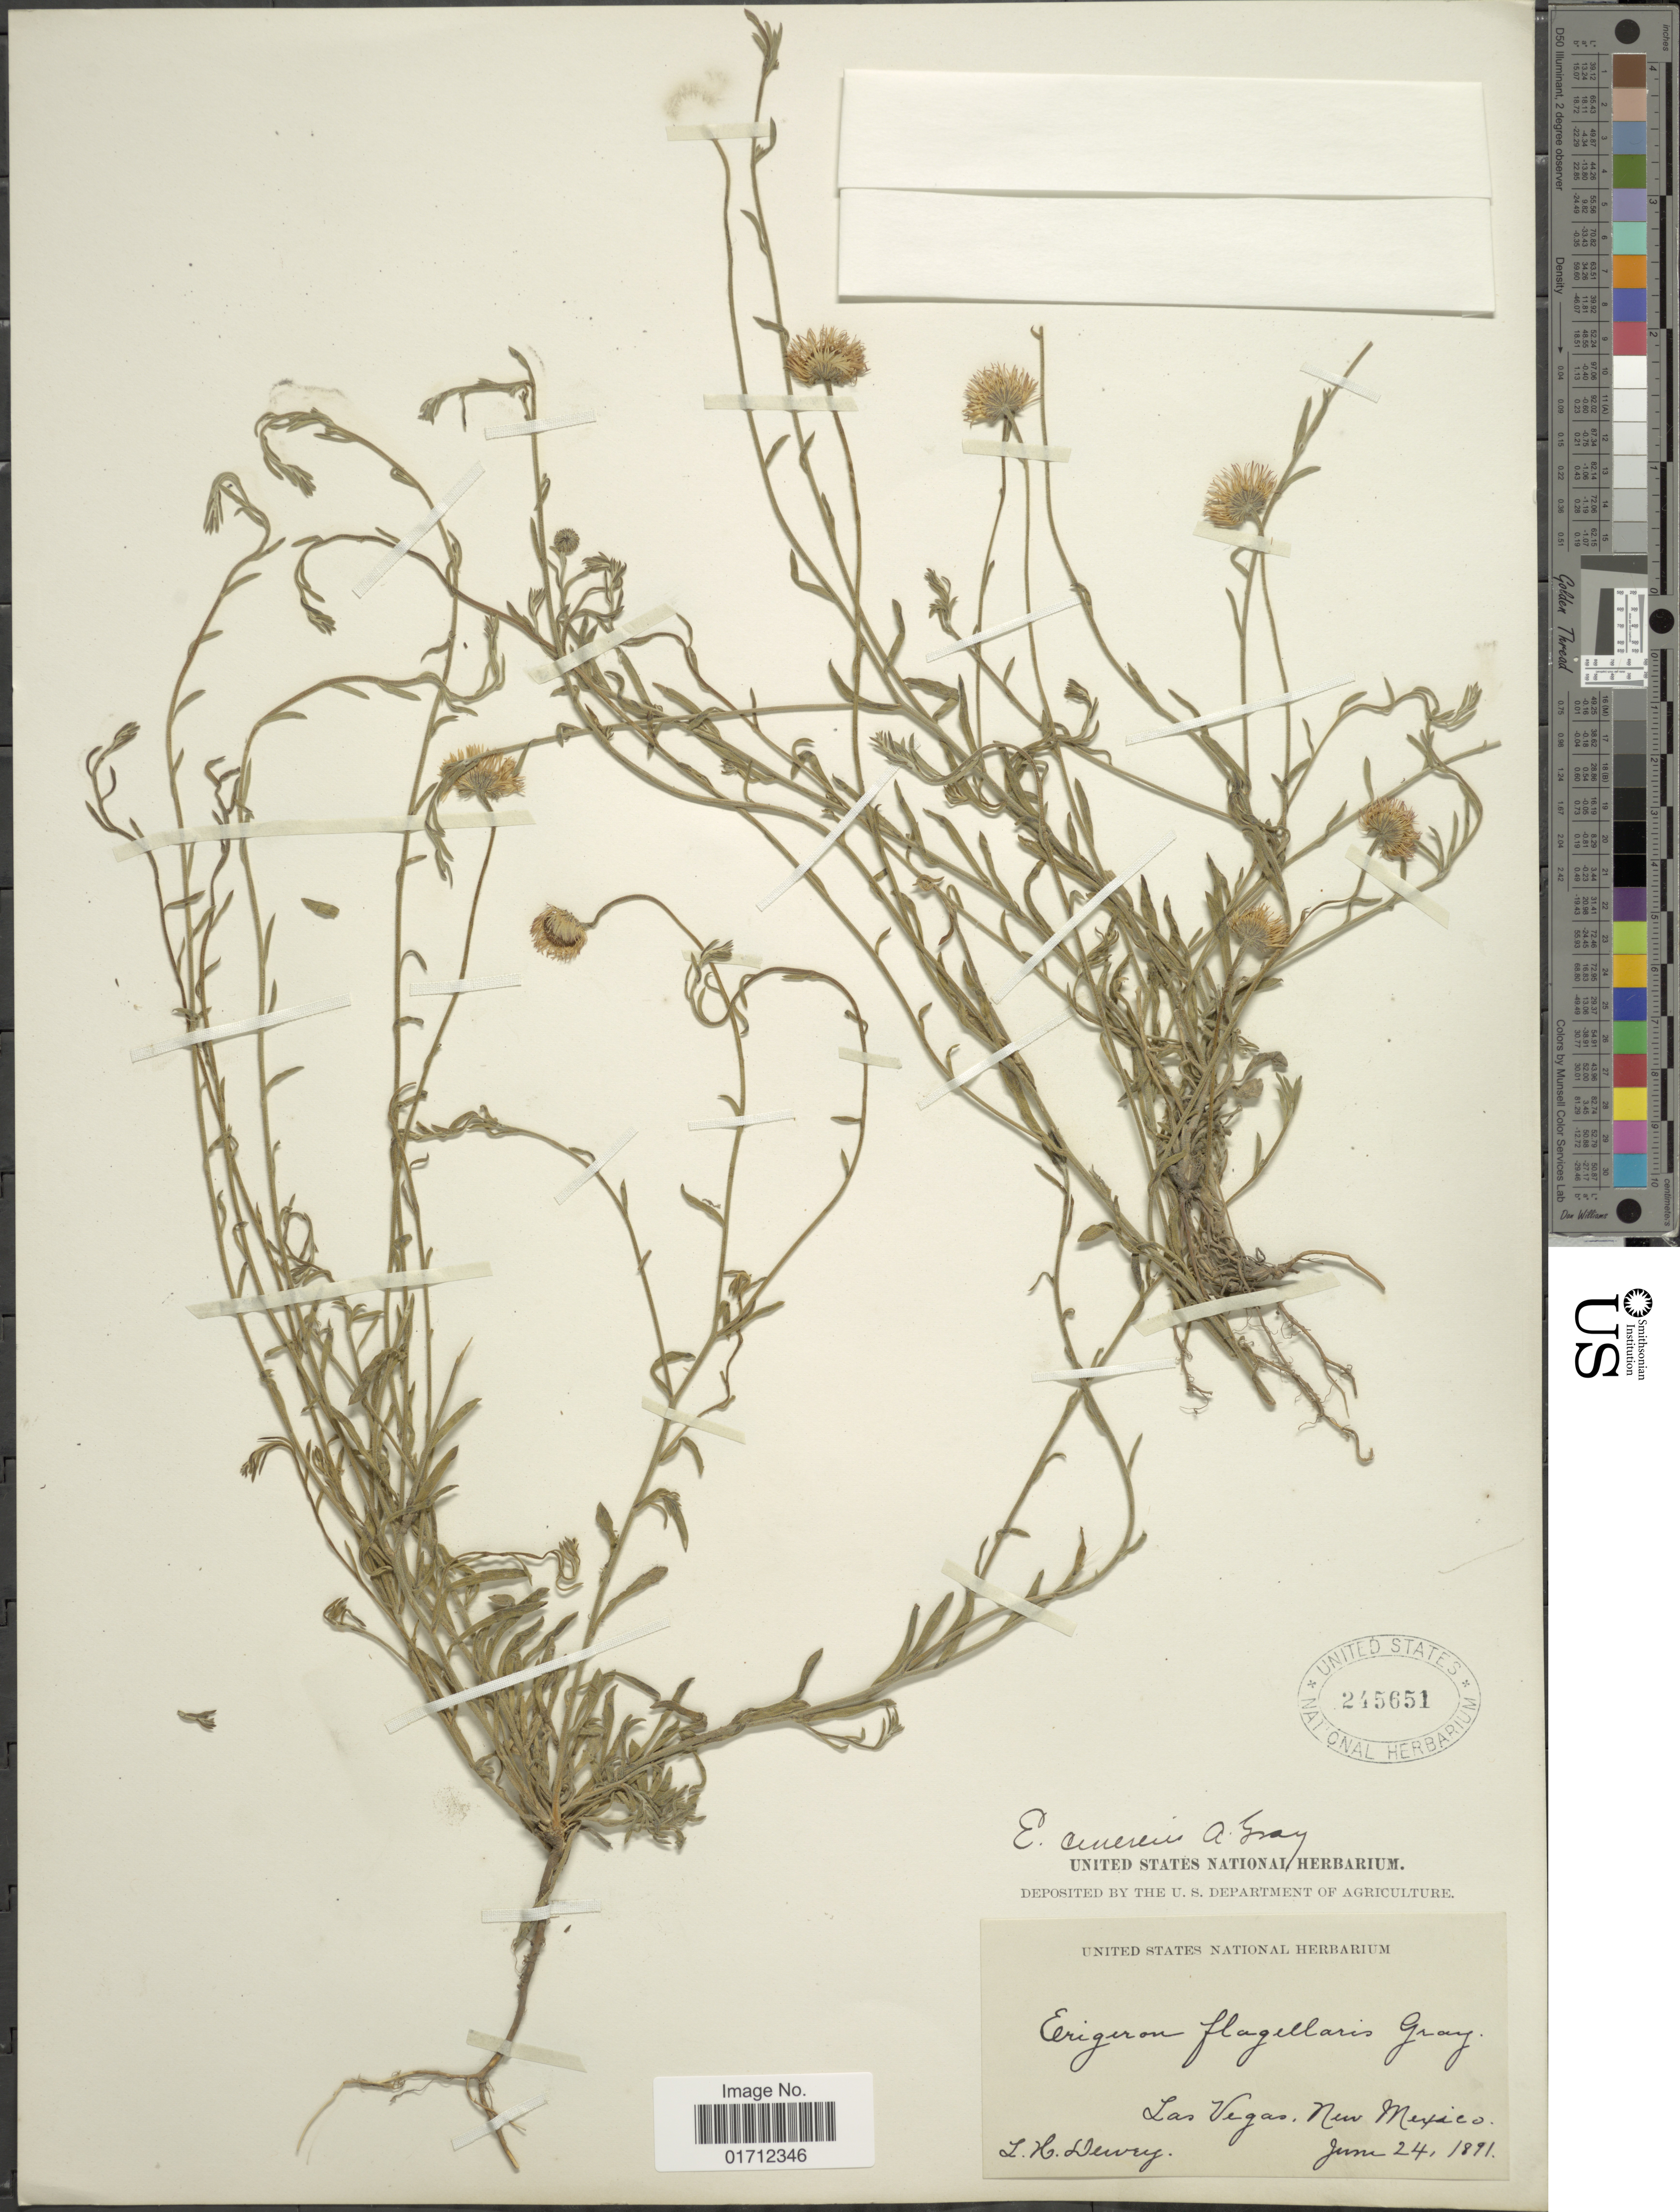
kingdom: Plantae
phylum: Tracheophyta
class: Magnoliopsida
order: Asterales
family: Asteraceae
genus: Erigeron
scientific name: Erigeron flagellaris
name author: A. Gray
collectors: L. H. Dewey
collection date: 1891-06-24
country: United States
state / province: New Mexico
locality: Las Vegas.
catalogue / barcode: US 245651